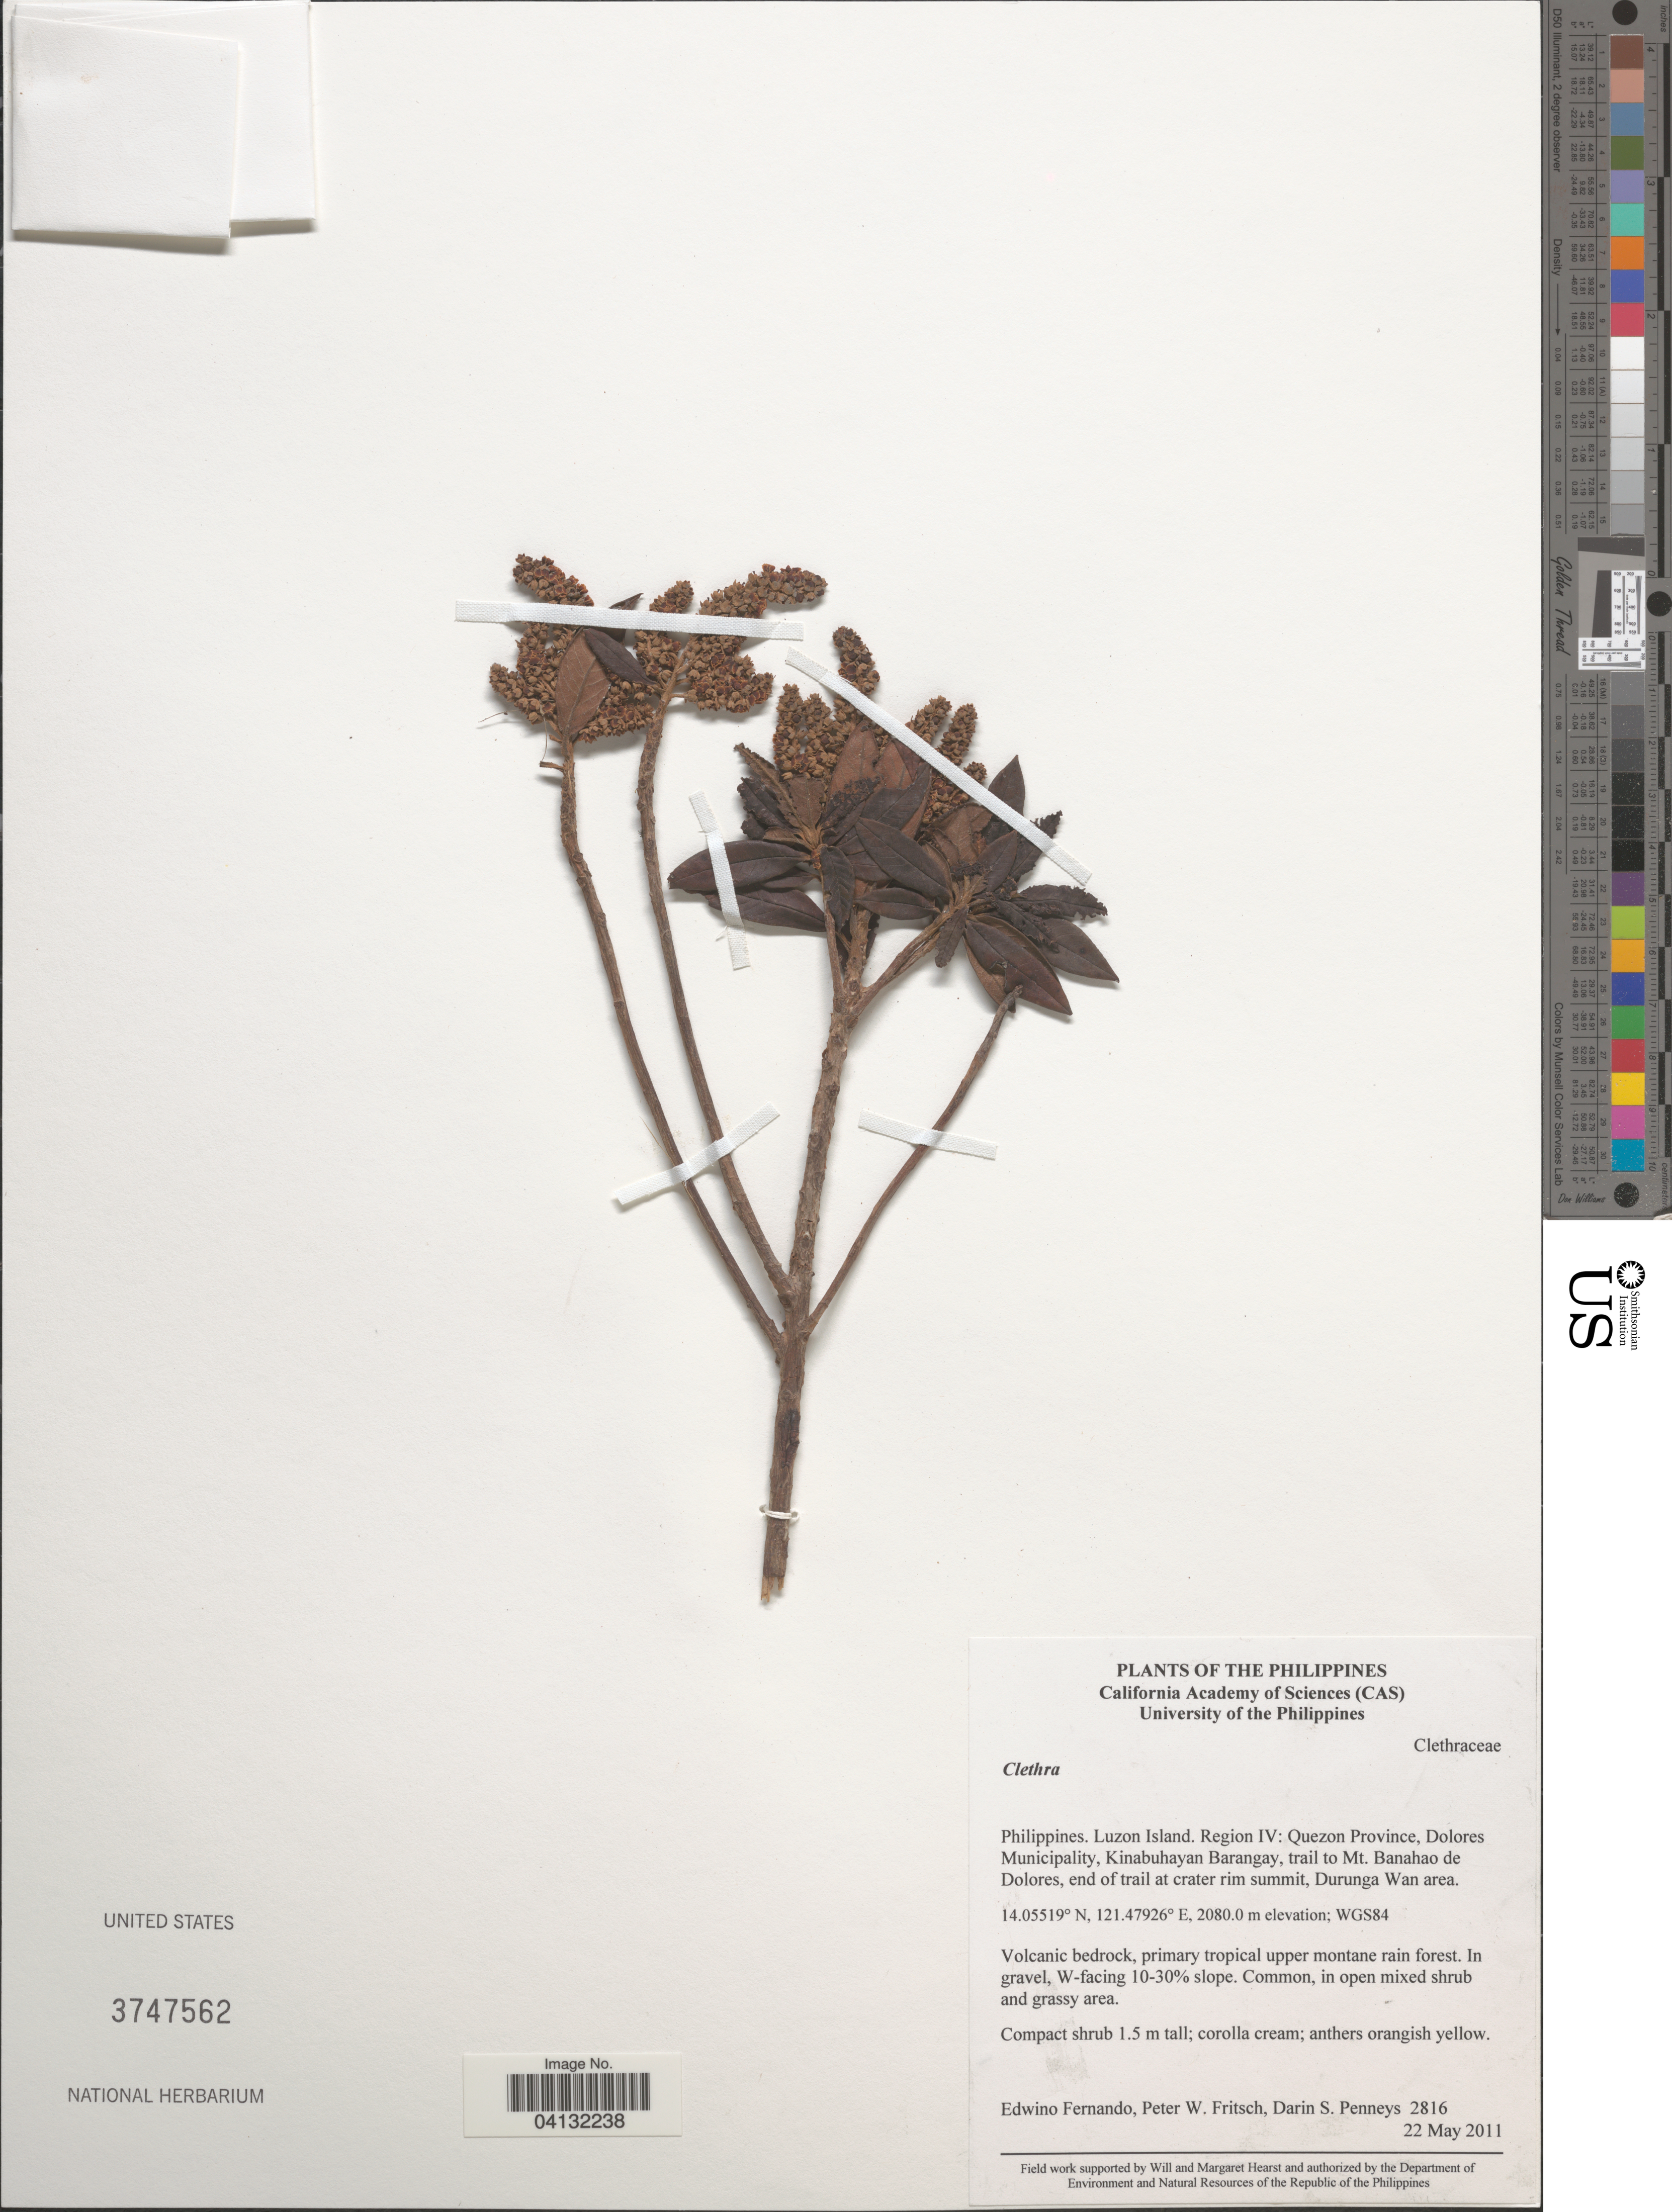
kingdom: Plantae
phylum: Tracheophyta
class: Magnoliopsida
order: Ericales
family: Clethraceae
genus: Clethra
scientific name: Clethra sp.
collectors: E. S. Fernando, P. W. Fritsch & D. S. Penneys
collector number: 2816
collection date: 2011-05-22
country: Philippines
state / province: Calabarzon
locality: Luzon Island. Region IV: Quezon Province, Dolores Municipality, Kinabuhayan Barangay, trail to Mt. Banahao de Dolores, end of trail at crater rim summit, Durunga Wan area. WGS84. W-facing 10-30% slope.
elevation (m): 2080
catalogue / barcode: US 3747562